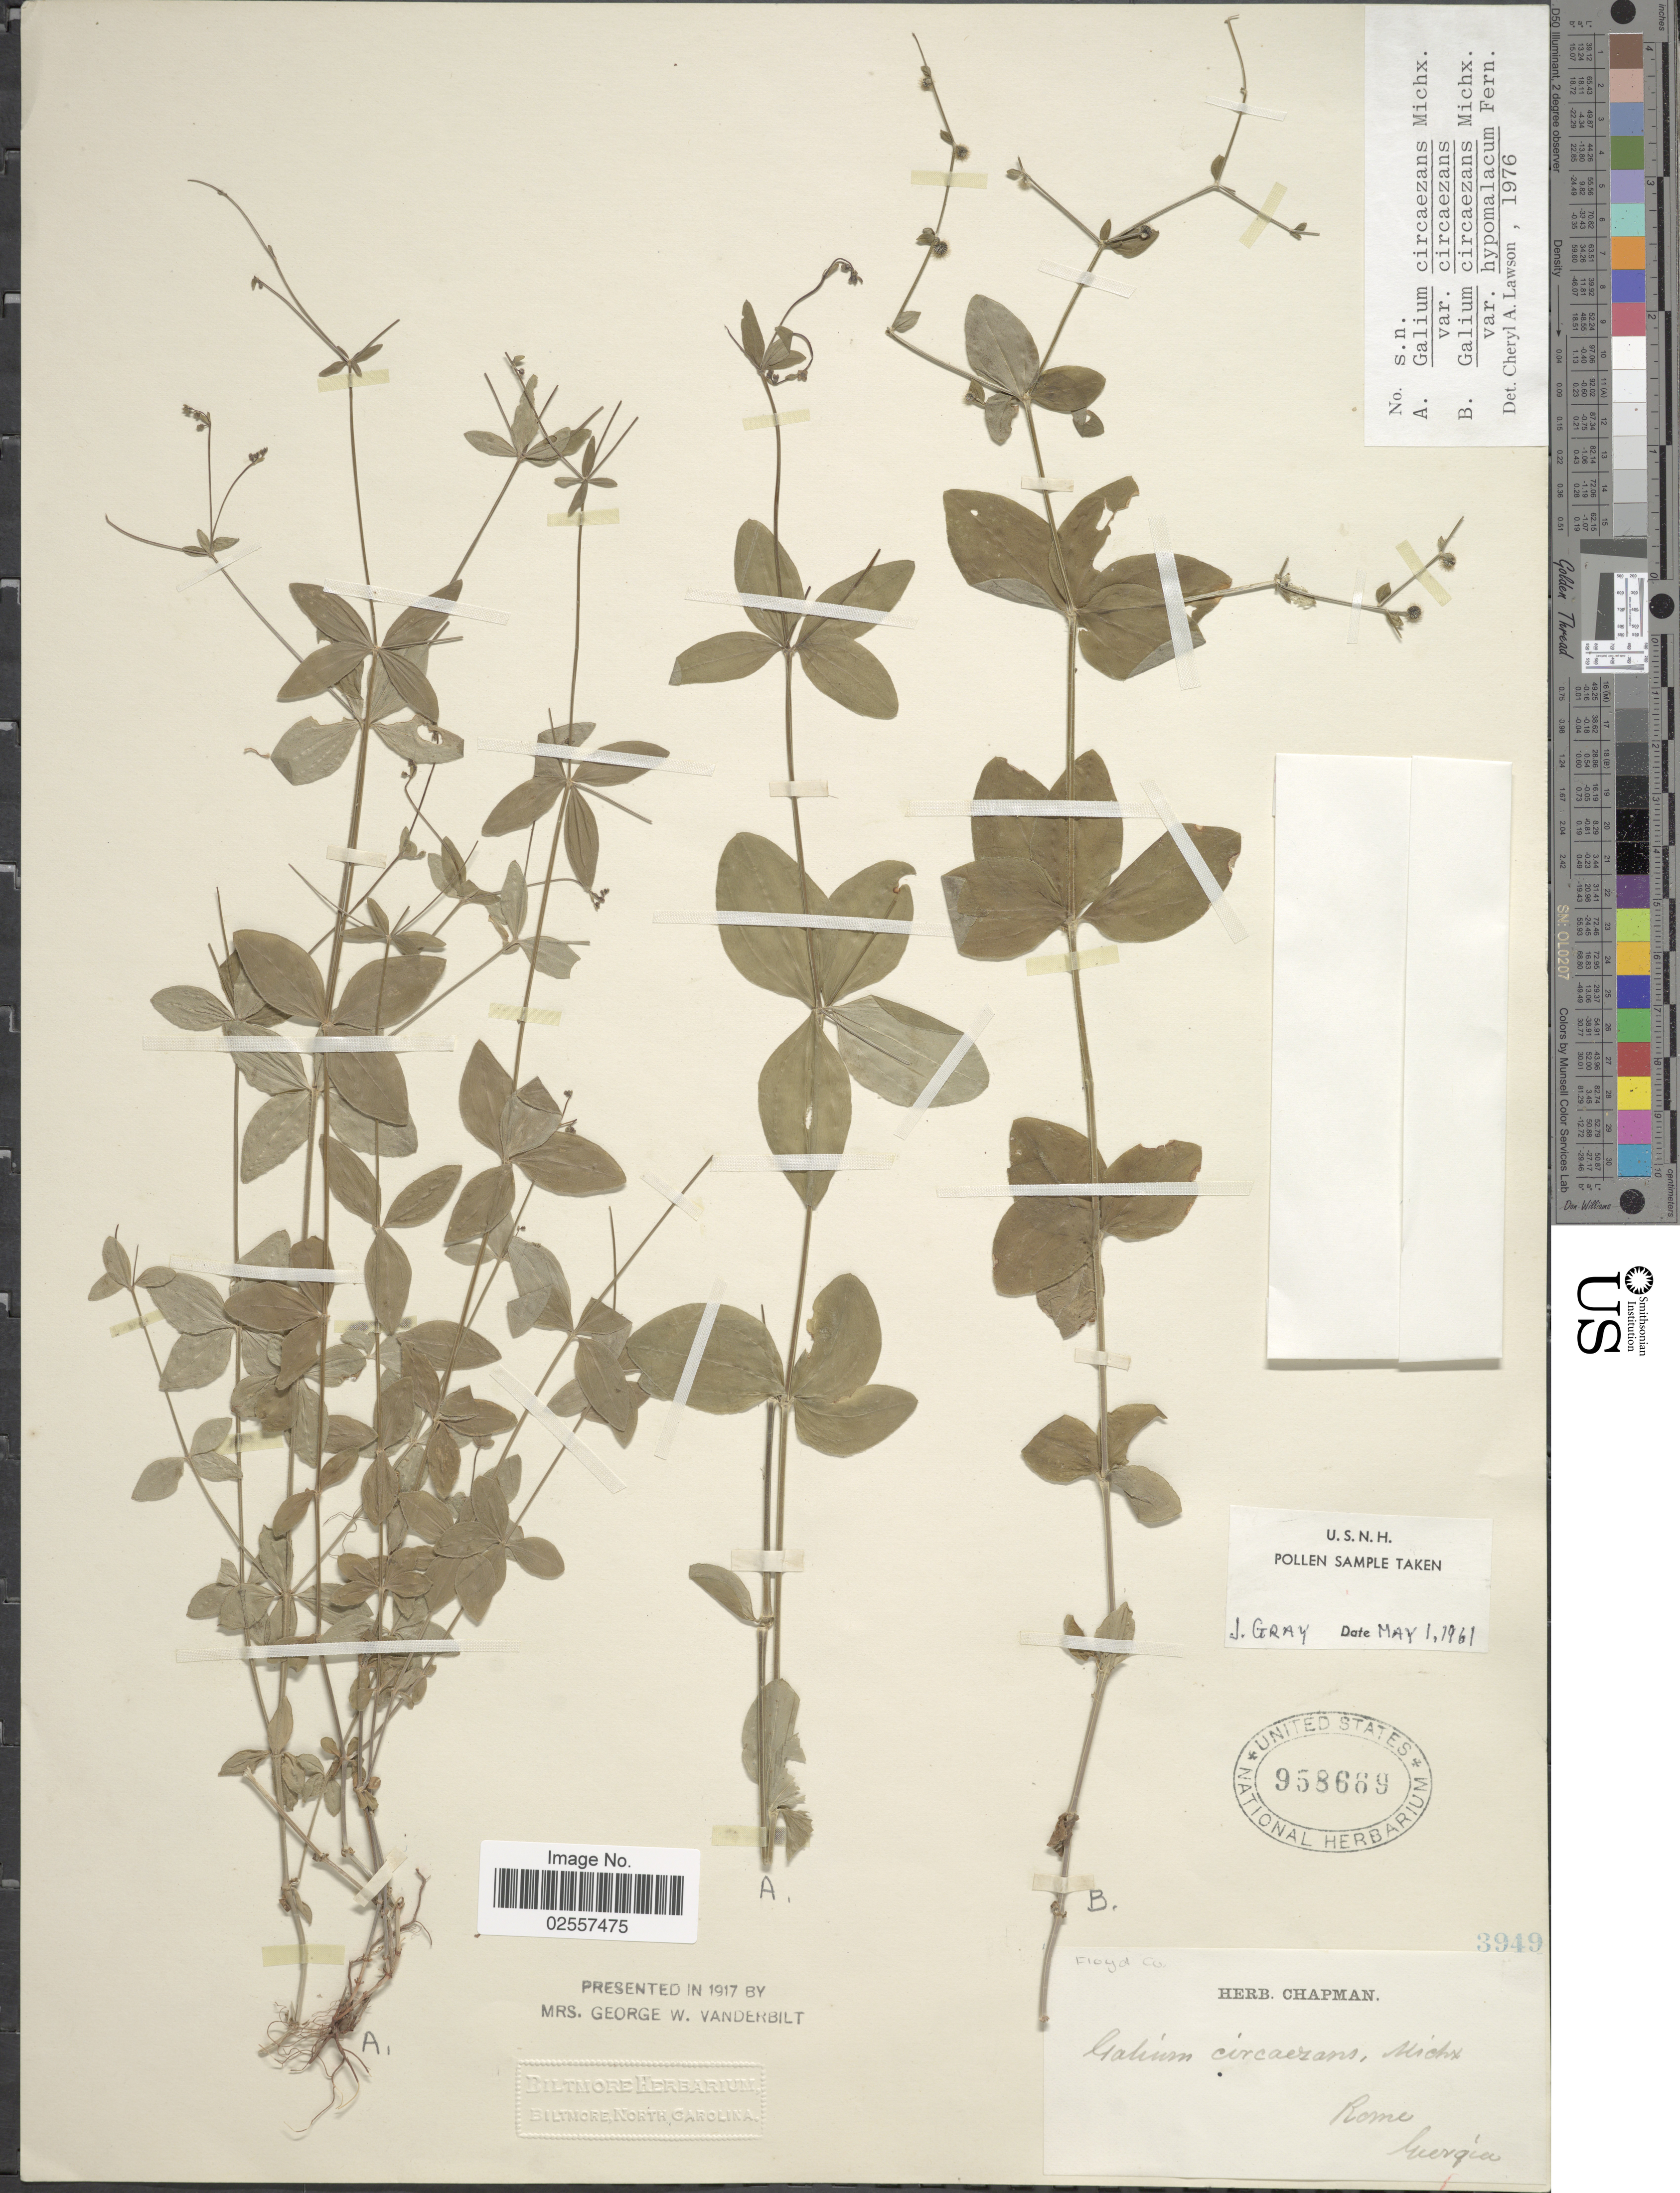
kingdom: Plantae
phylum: Tracheophyta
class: Magnoliopsida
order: Gentianales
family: Rubiaceae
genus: Galium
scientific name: Galium circaezans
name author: Michx.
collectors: ex herb. Chapman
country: United States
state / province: Georgia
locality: Floyd Co., Rome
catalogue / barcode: US 958669